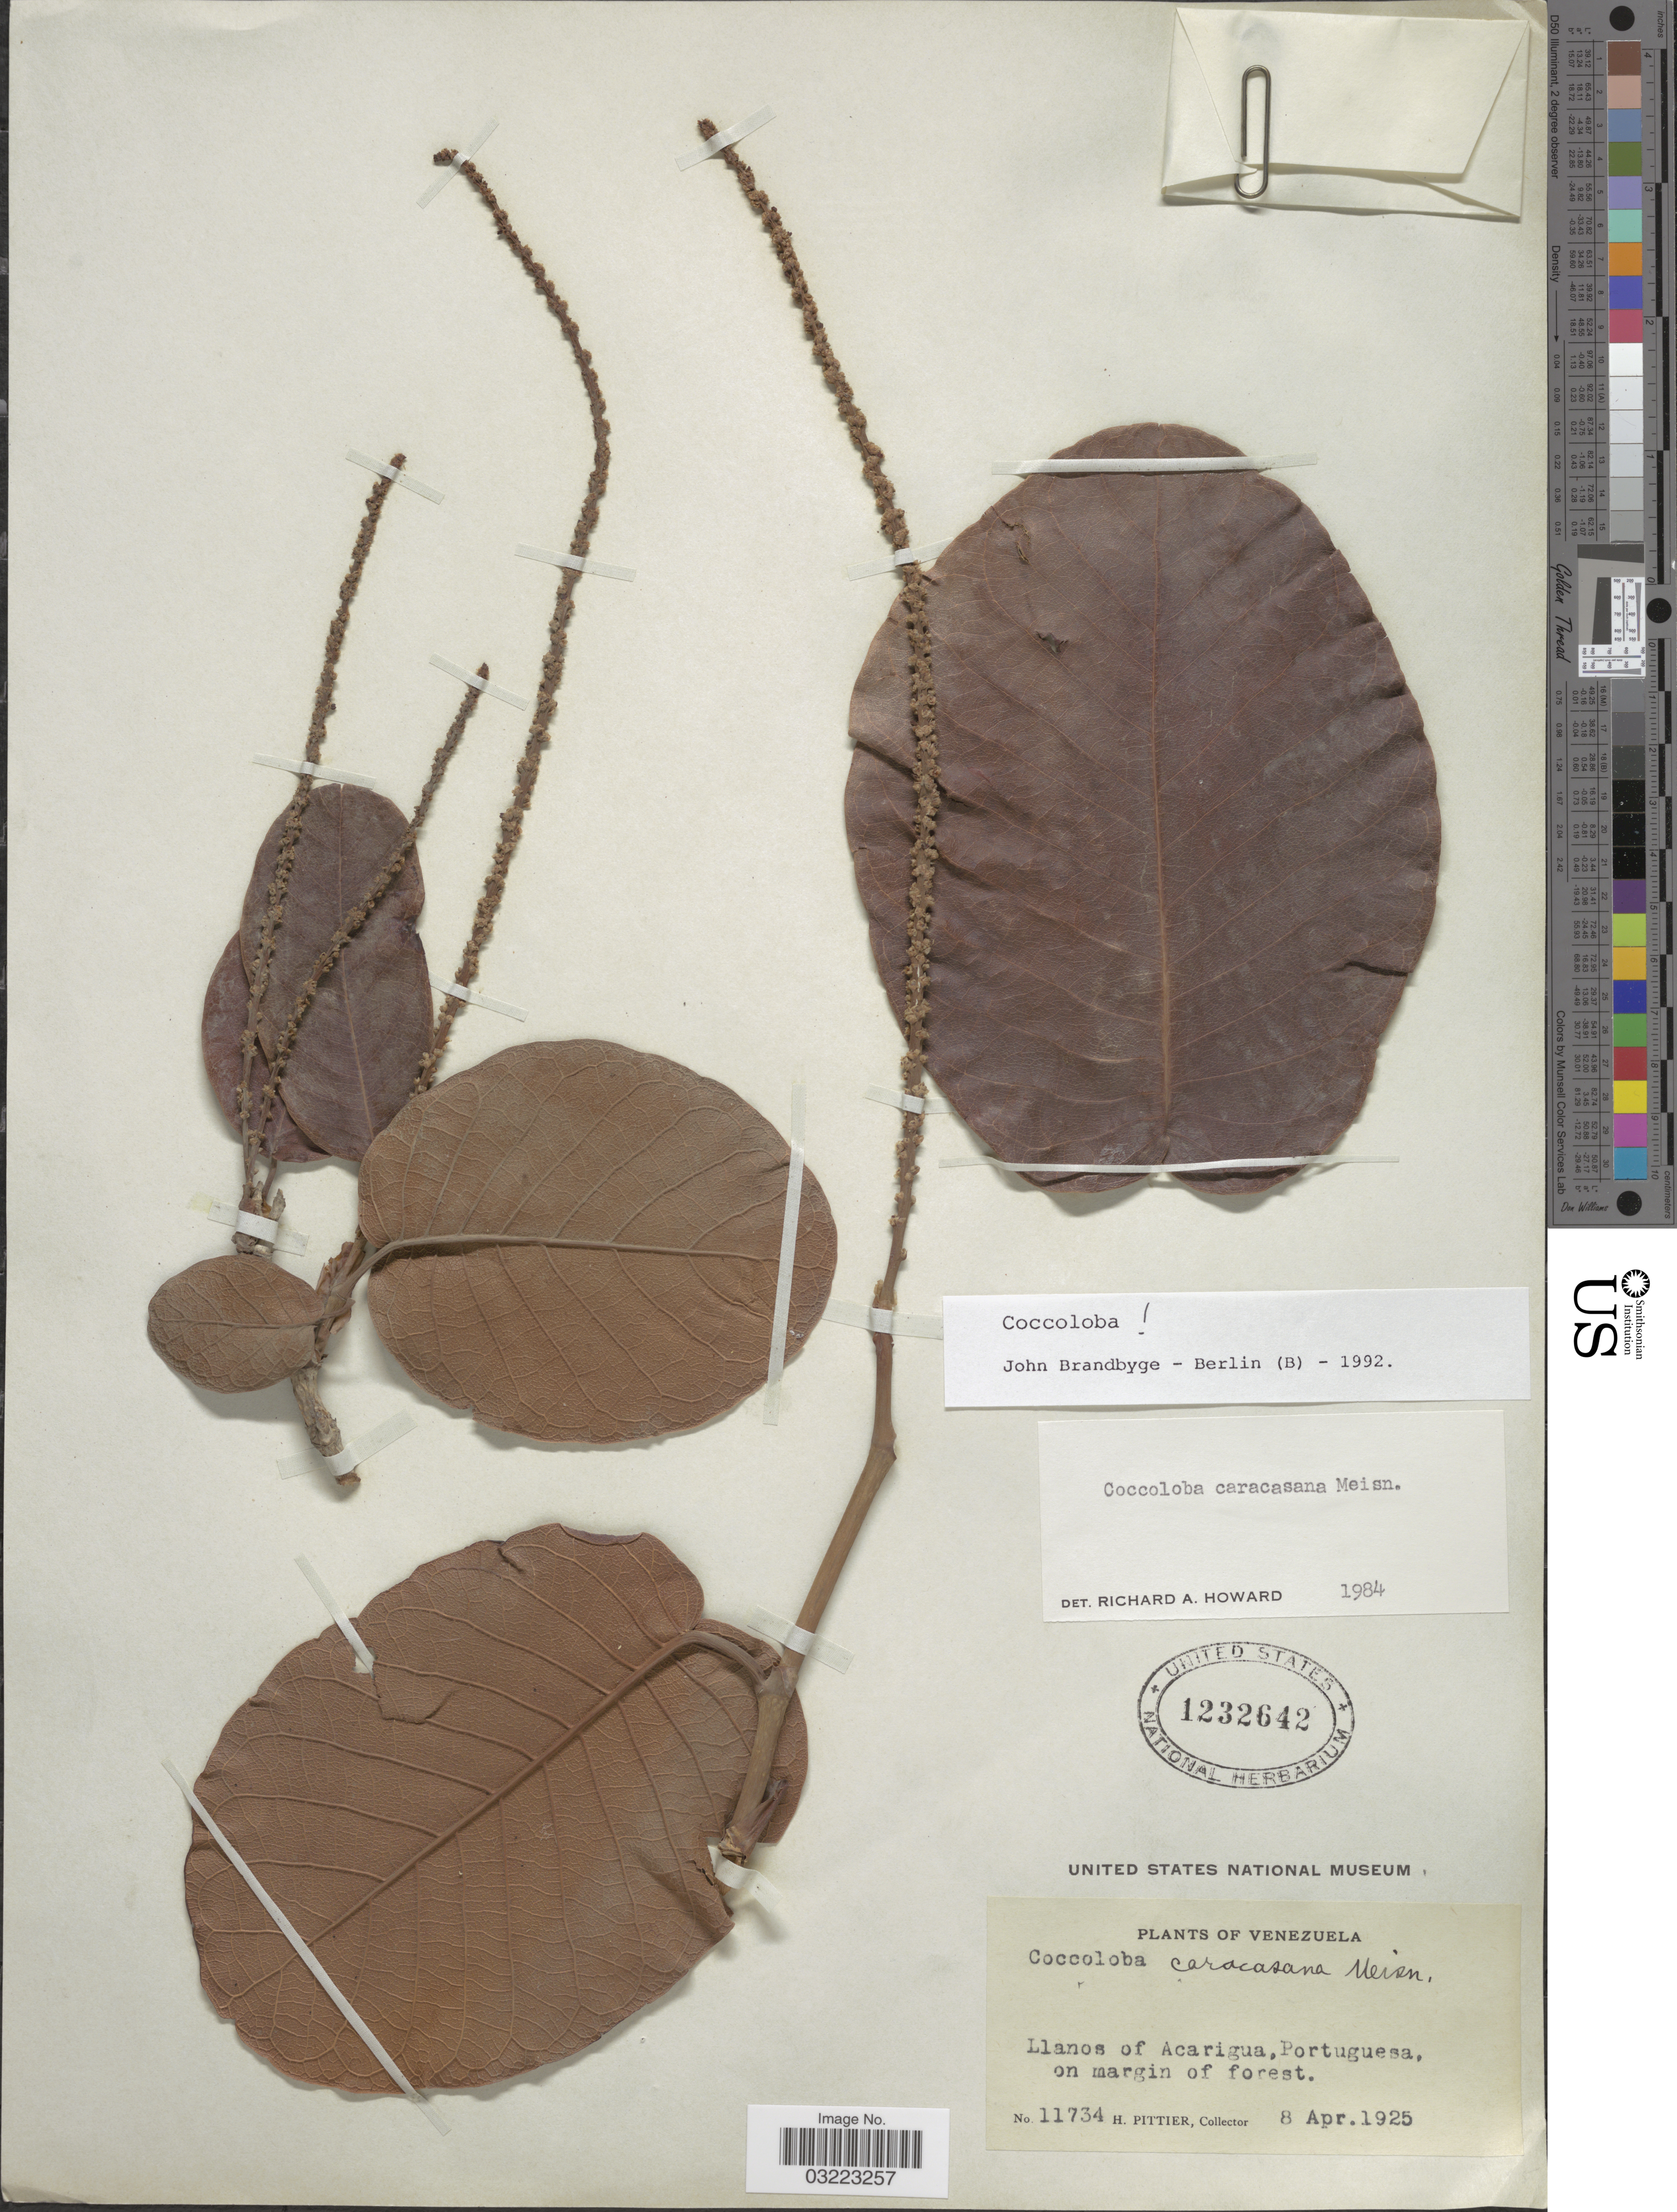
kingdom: Plantae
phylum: Tracheophyta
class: Magnoliopsida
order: Caryophyllales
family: Polygonaceae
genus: Coccoloba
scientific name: Coccoloba caracasana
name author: Meisn.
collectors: H. F. Pittier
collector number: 11734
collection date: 1925-04-08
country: Venezuela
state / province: Portuguesa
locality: Llanos of Acarigua.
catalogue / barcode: US 1232642